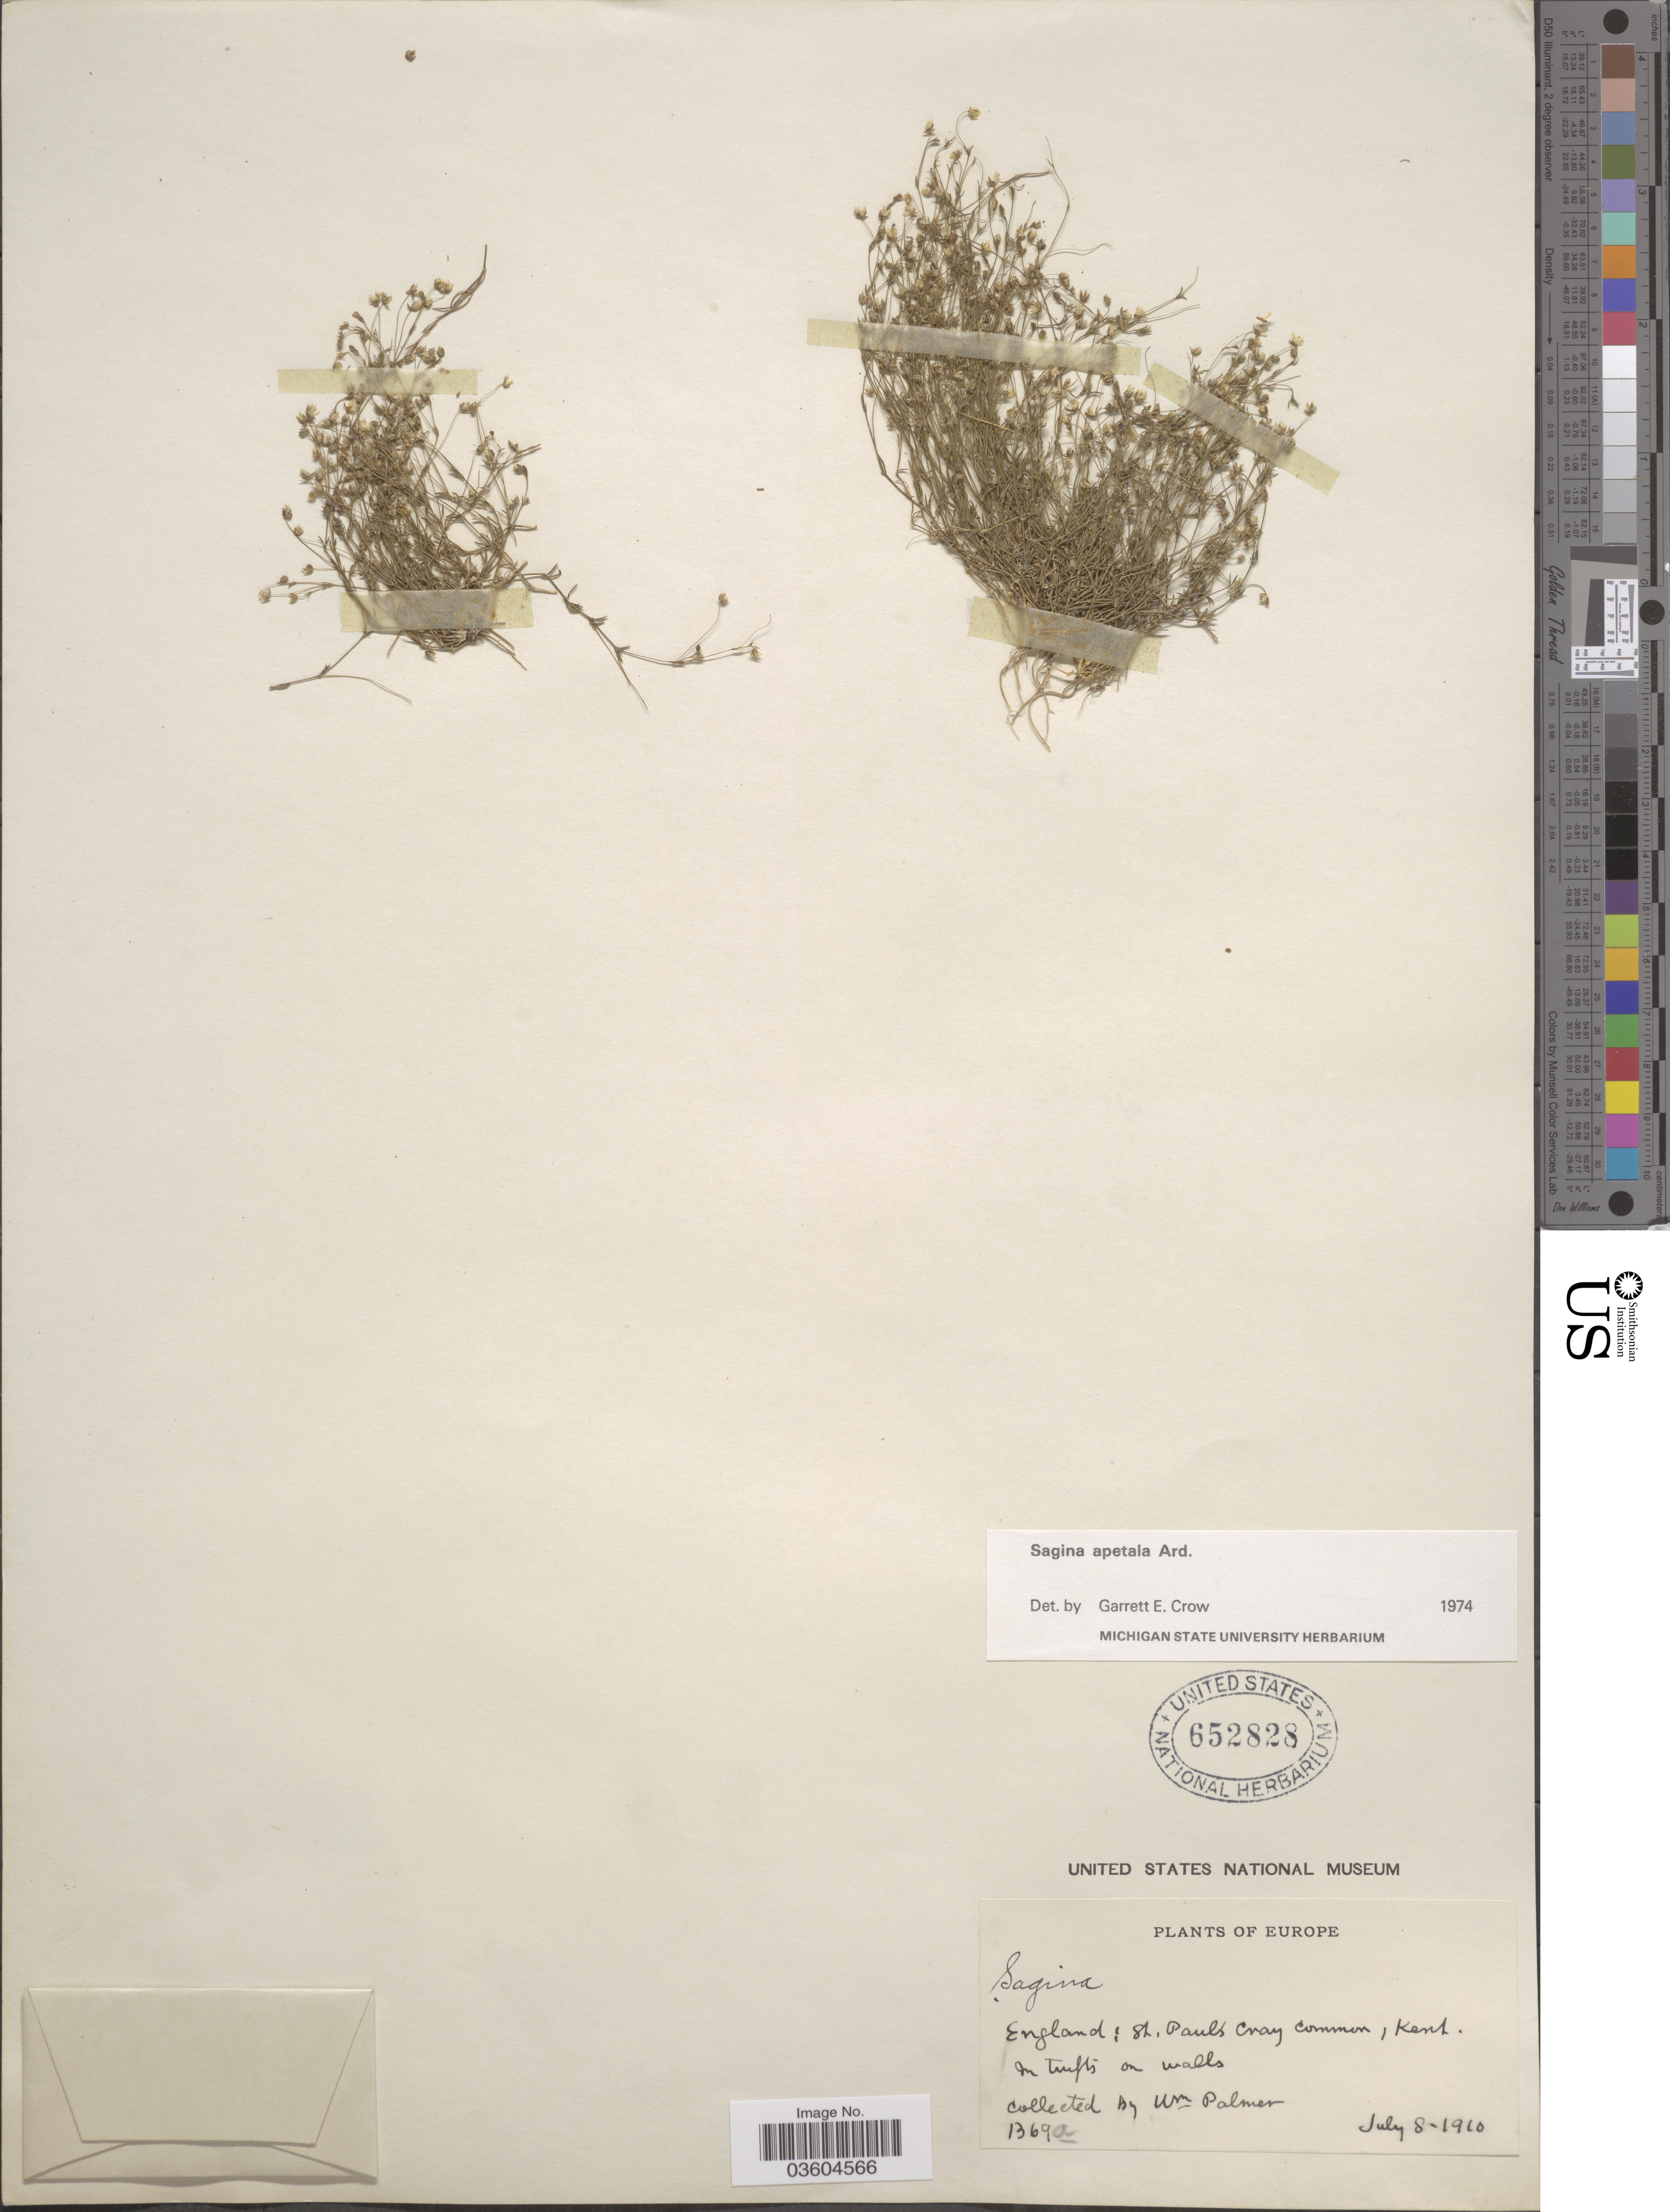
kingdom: Plantae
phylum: Tracheophyta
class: Magnoliopsida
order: Caryophyllales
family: Caryophyllaceae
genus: Sagina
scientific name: Sagina apetala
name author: Ard.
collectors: W. Palmer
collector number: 1369a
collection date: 1910-07-08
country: United Kingdom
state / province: England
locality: St. Paul's Cray common, Kent.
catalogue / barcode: US 652828